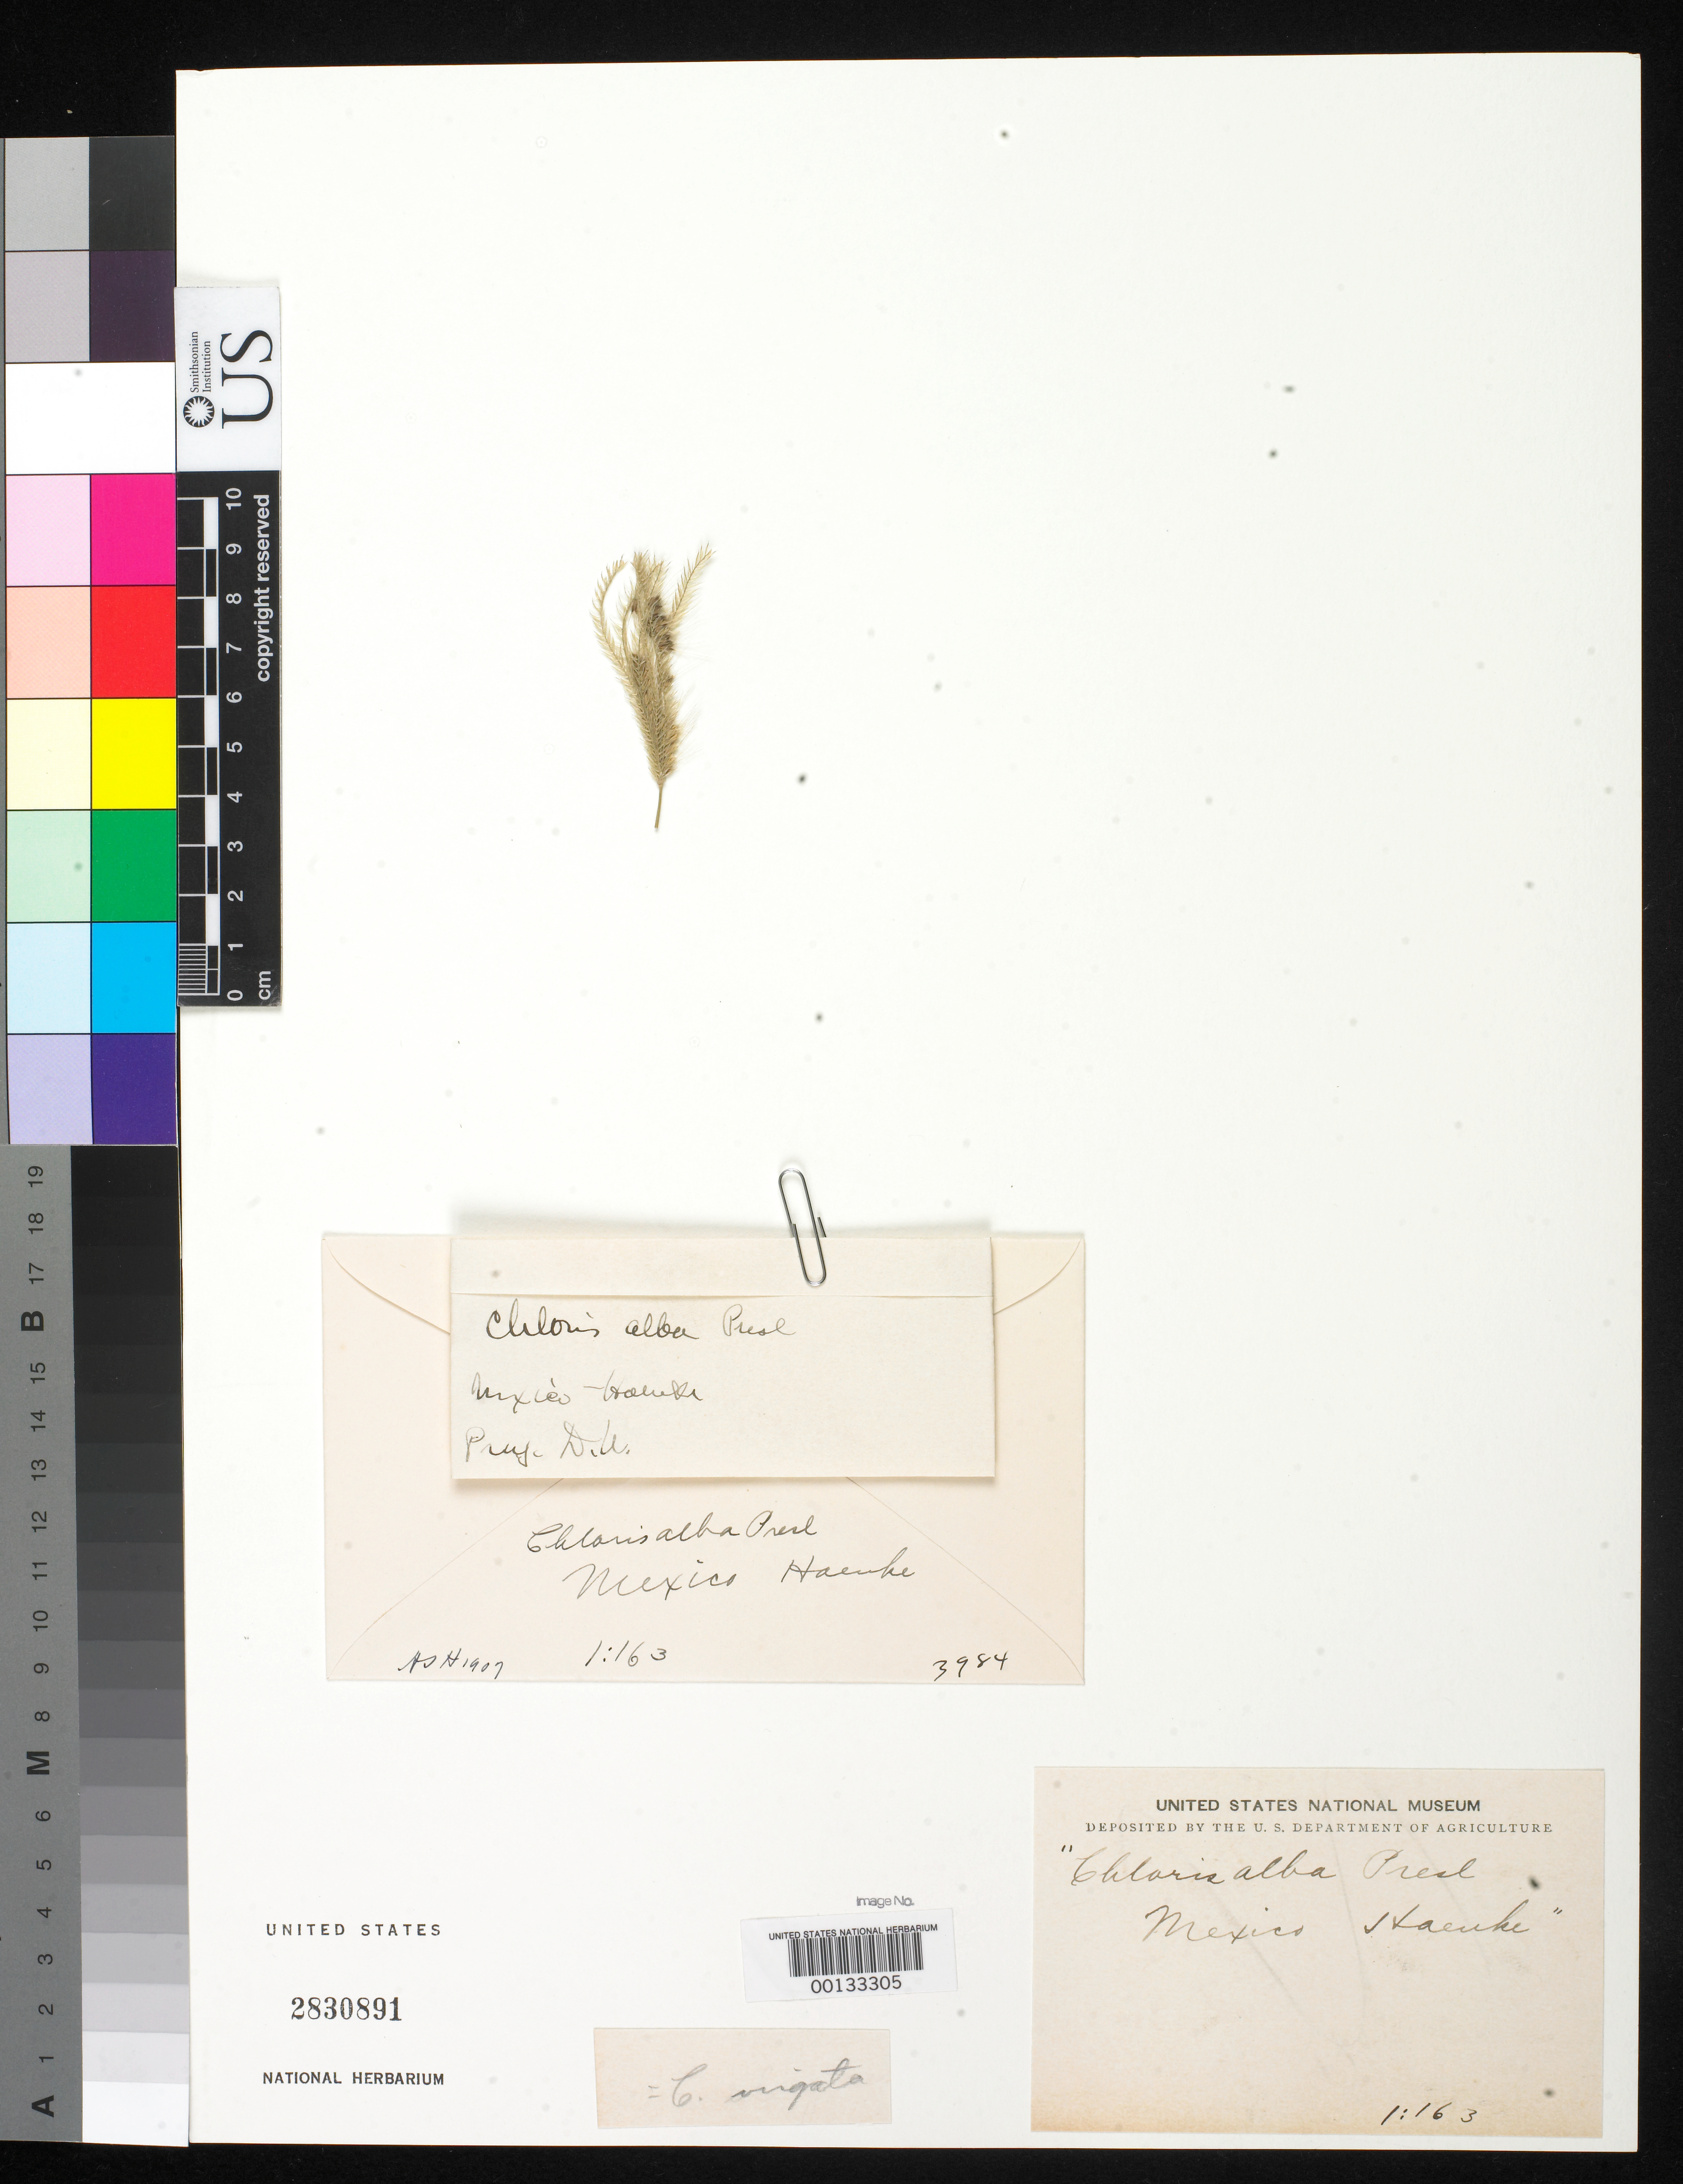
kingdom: Plantae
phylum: Tracheophyta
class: Liliopsida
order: Poales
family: Poaceae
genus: Chloris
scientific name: Chloris alba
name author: J. Presl in C. Presl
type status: Type Fragment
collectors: T. P. X. Haenke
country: Mexico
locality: E of Monserrat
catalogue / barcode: US 2830891